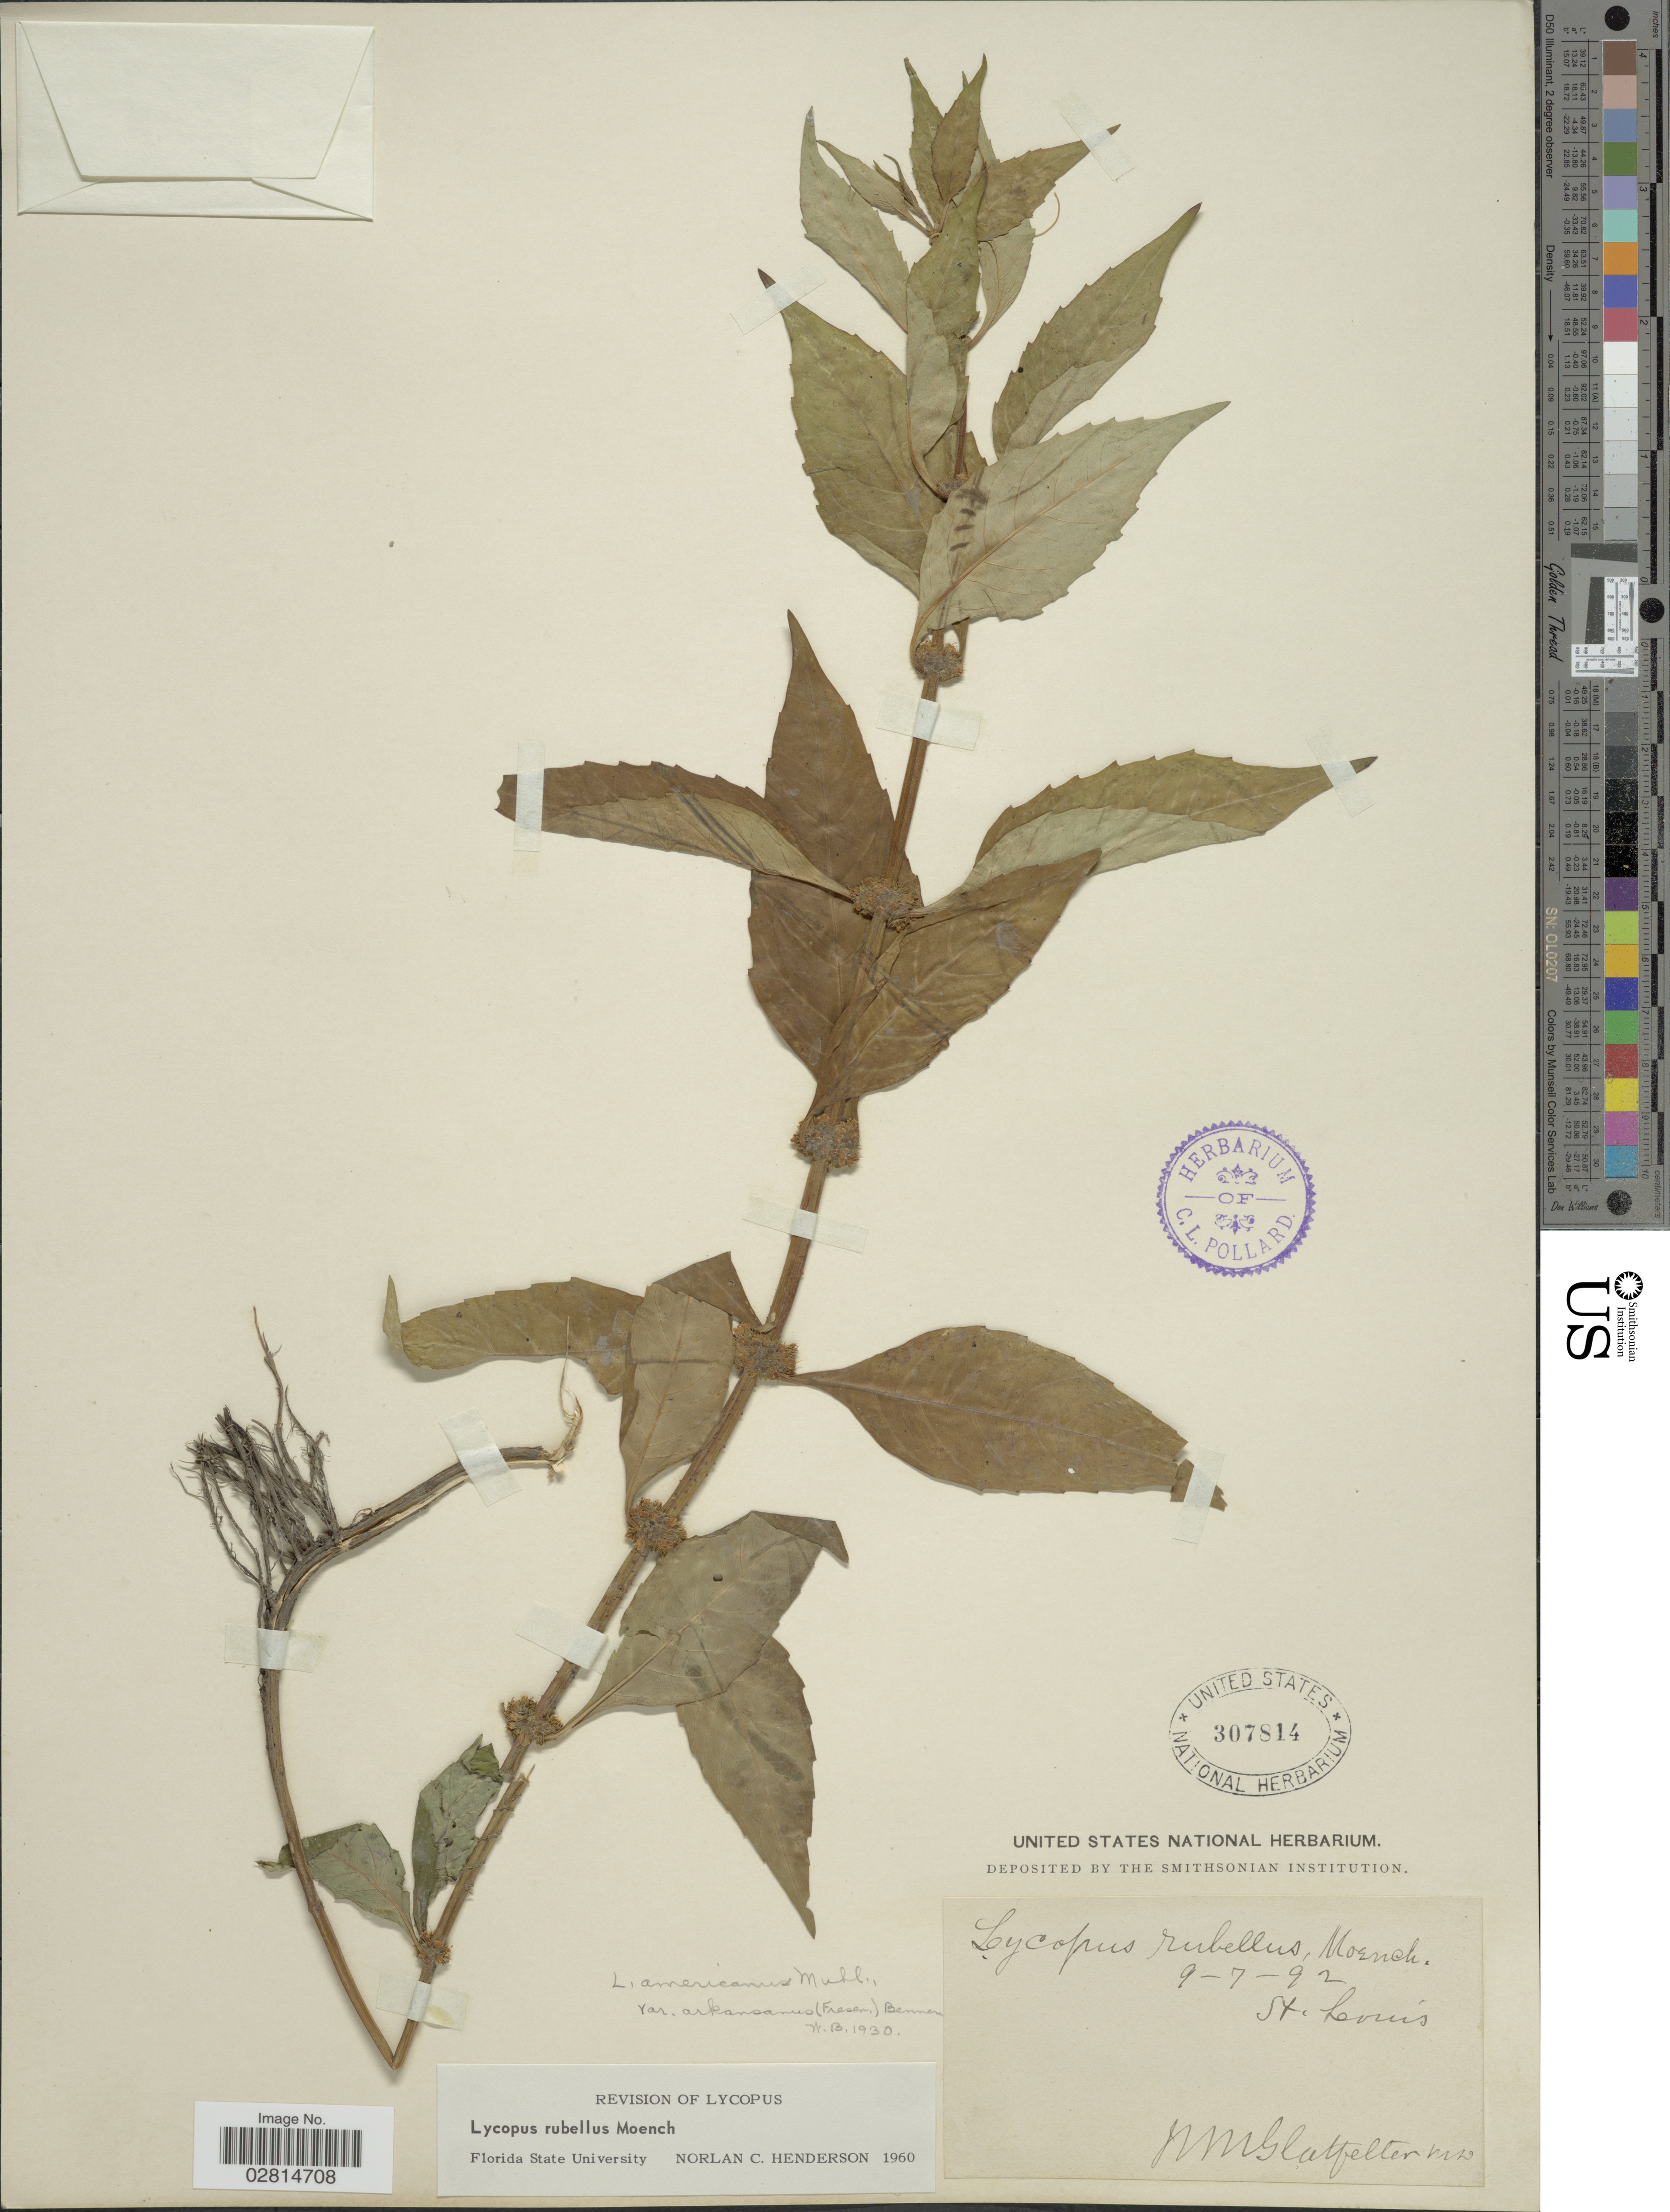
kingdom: Plantae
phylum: Tracheophyta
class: Magnoliopsida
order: Lamiales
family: Lamiaceae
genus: Lycopus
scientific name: Lycopus rubellus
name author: Moench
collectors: N. M. Glatfelter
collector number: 142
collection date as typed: Transcribed d/m/y: 9/7/92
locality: St. Louis.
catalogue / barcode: US 307814